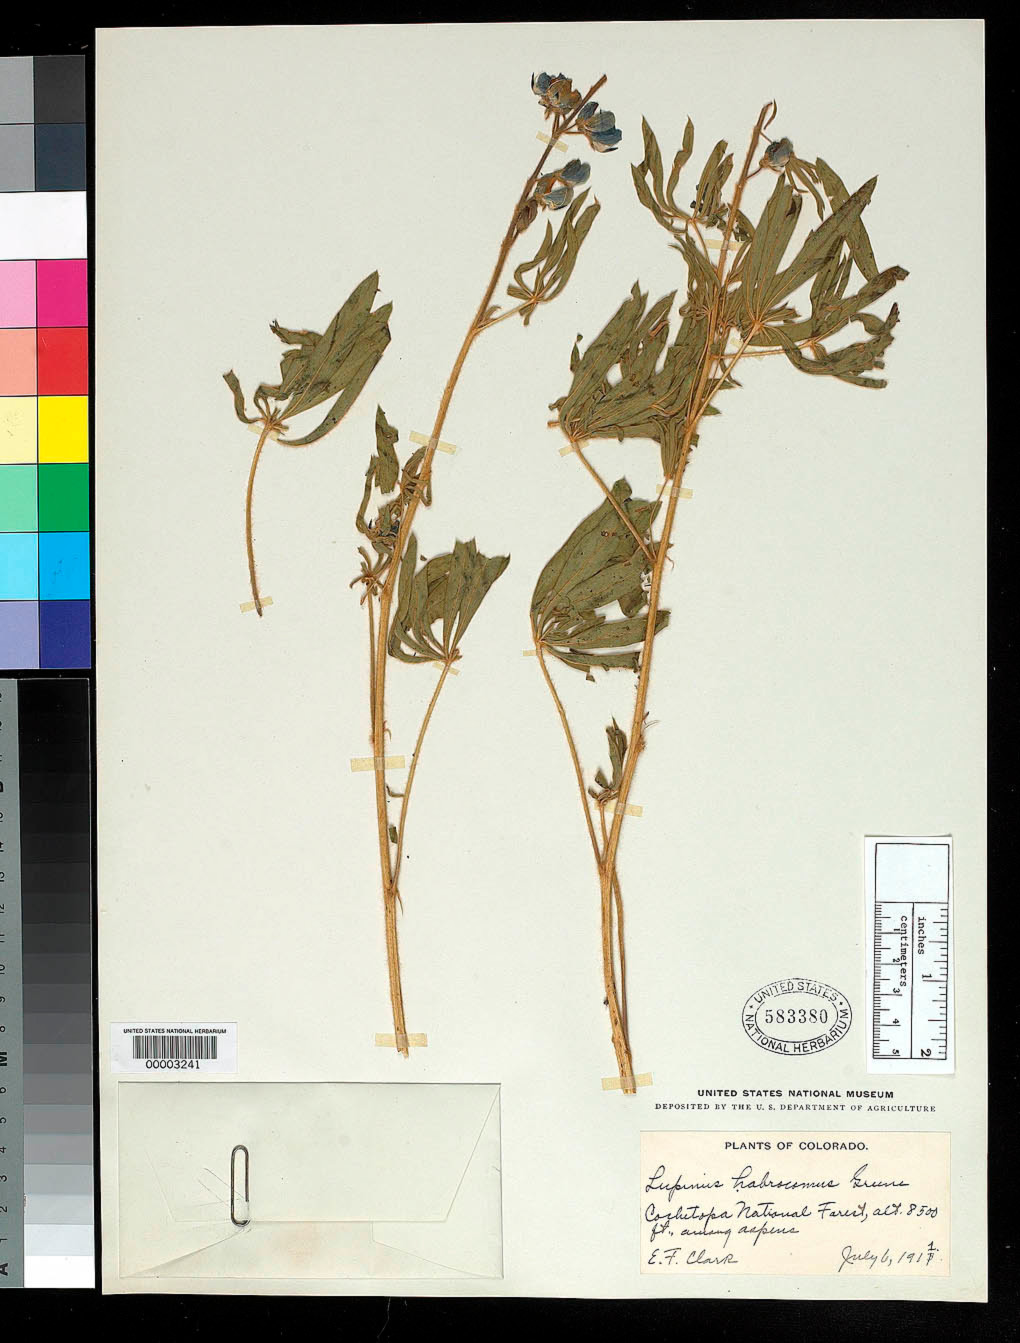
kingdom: Plantae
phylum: Tracheophyta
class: Magnoliopsida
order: Fabales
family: Fabaceae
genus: Lupinus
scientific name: Lupinus habrocomus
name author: Greene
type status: Isotype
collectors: E. F. Clark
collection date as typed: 06 Jul 1911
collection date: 1911-07-06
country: United States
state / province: Colorado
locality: Cochetopa Forest Reservation.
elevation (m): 2591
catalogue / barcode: US 583380